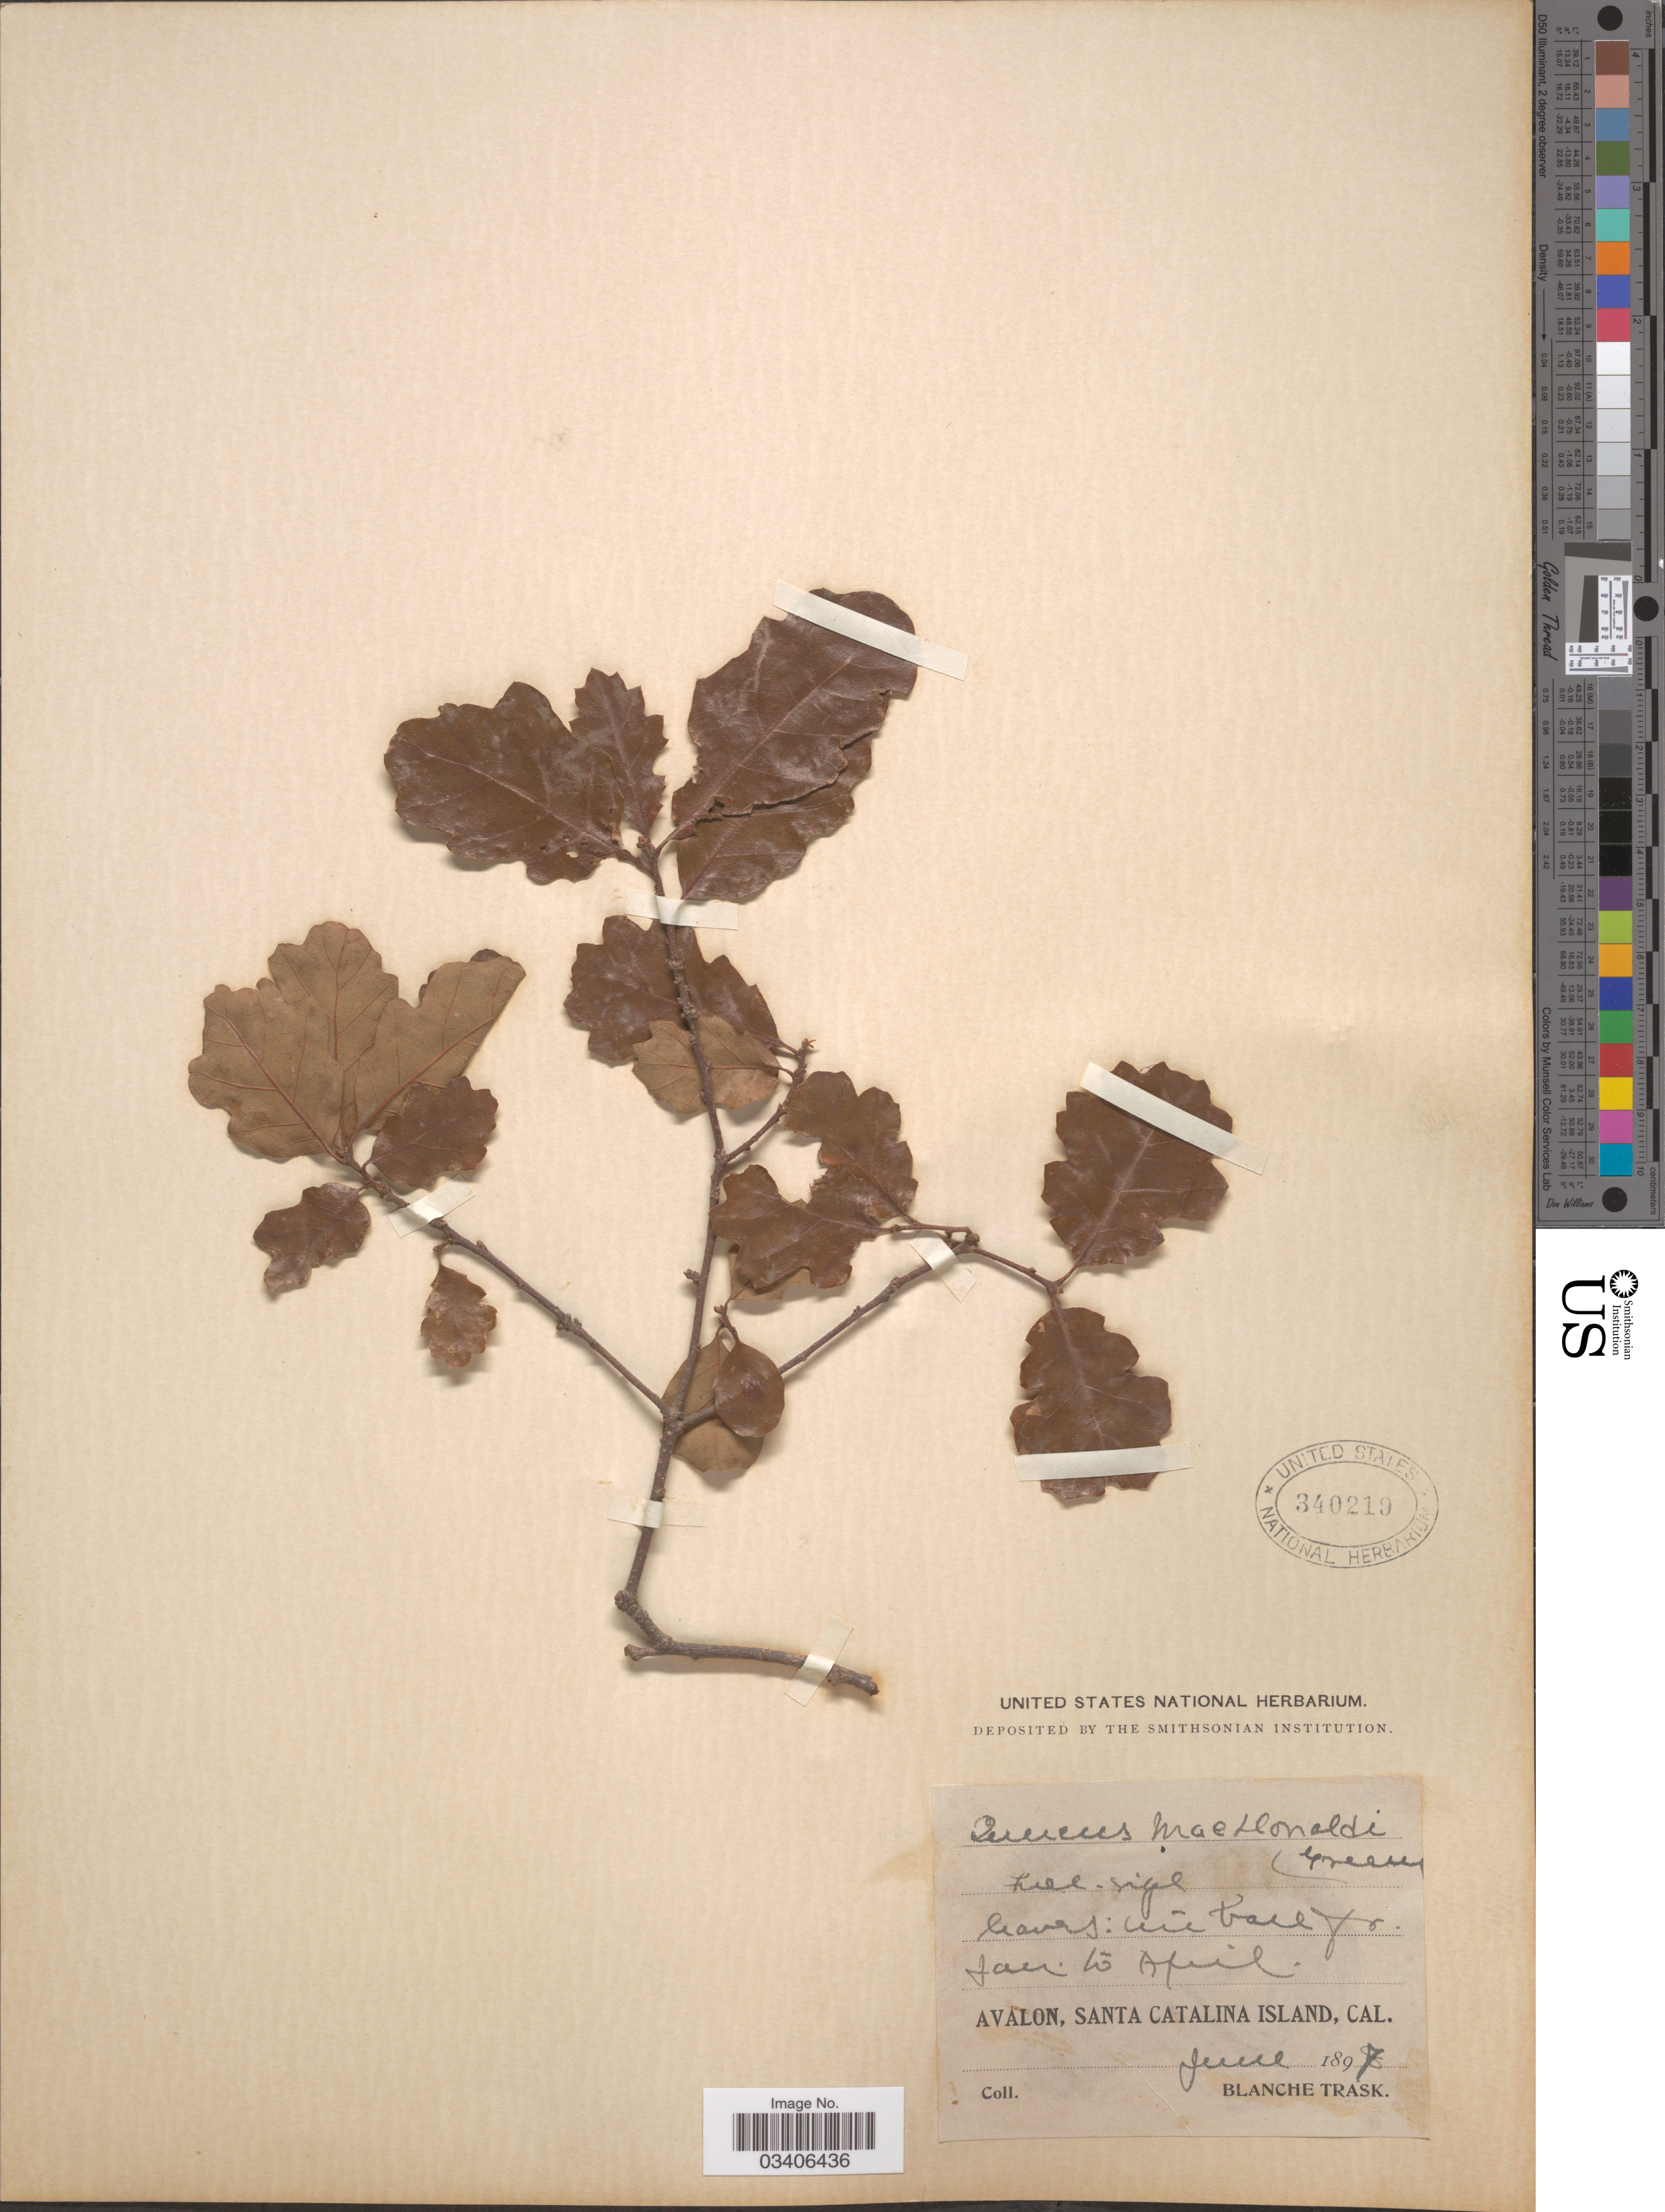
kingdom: Plantae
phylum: Tracheophyta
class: Magnoliopsida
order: Fagales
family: Fagaceae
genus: Quercus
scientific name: Quercus macdonaldii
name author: Greene & Kellogg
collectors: B. Trask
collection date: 1897-06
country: United States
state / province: California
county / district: Los Angeles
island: Santa Catalina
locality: Avalon, Santa Catalina Island.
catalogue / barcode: US 340219